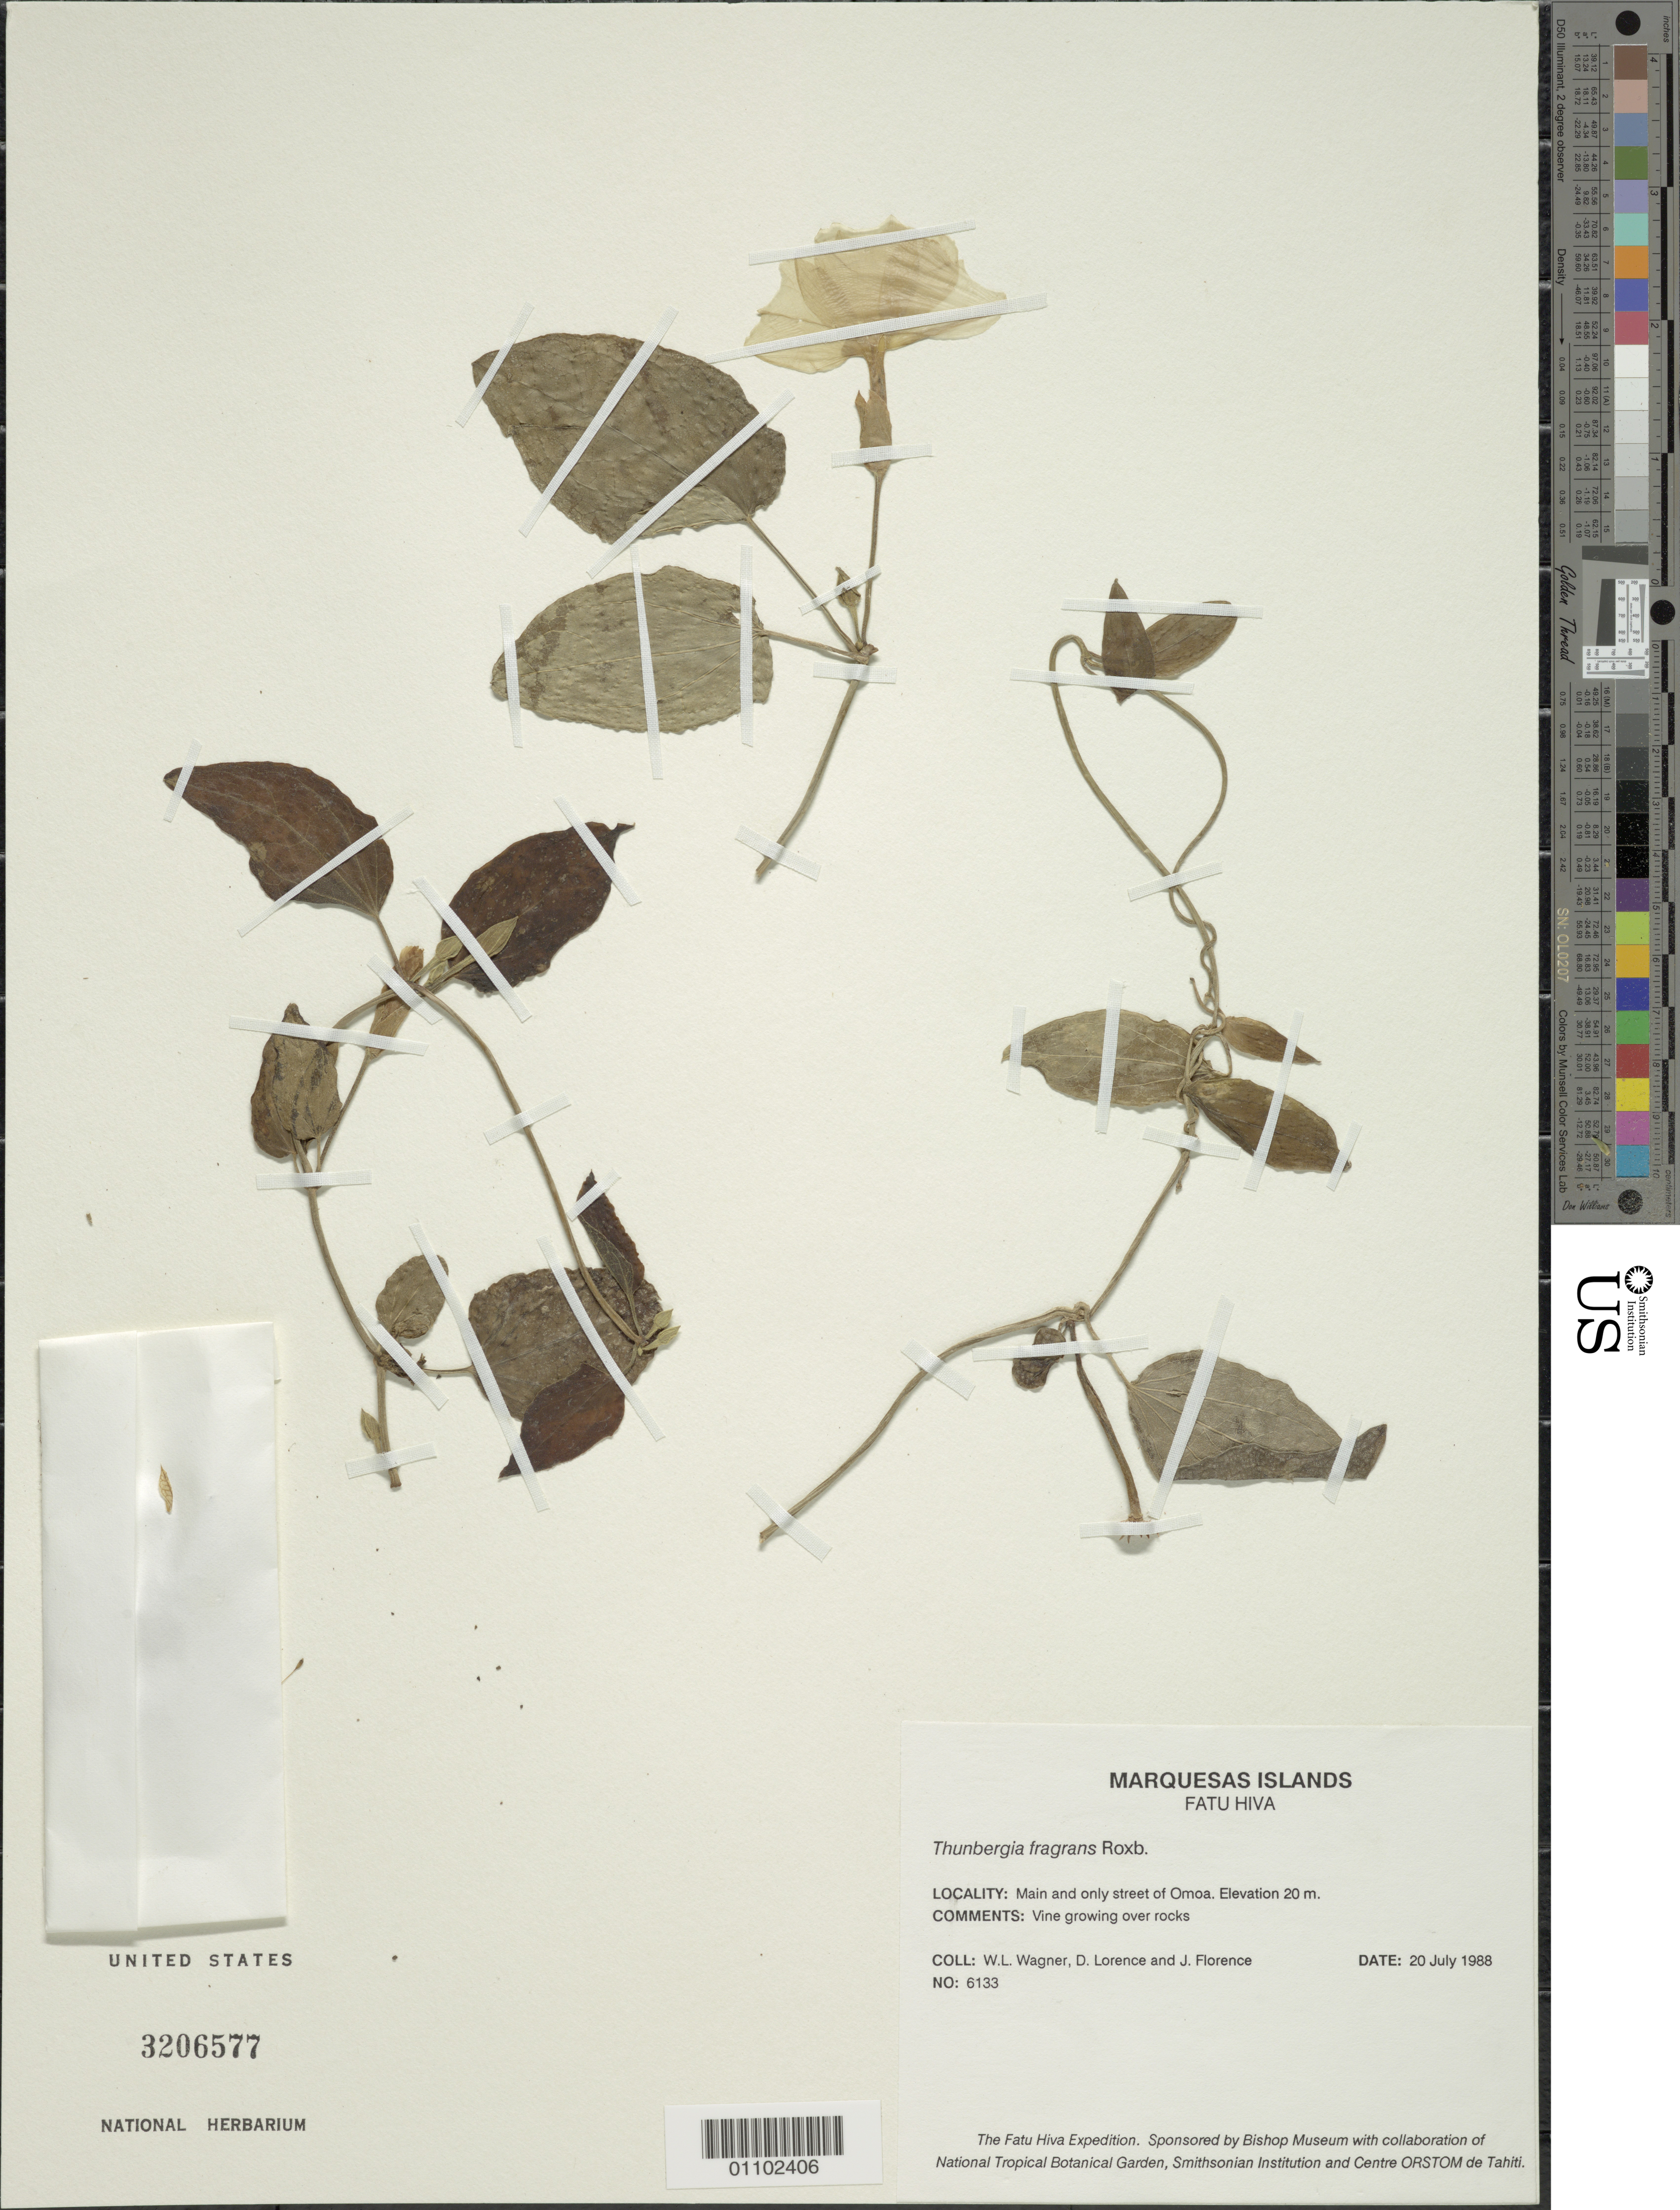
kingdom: Plantae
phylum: Tracheophyta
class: Magnoliopsida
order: Lamiales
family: Acanthaceae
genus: Thunbergia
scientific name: Thunbergia fragrans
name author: Roxb.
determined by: Florence, J.; Wagner, W. L.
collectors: W. L. Wagner, D. Lorence & J. Florence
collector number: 6133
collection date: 1988-07-20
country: French Polynesia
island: Fatu Hiva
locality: main and only street of 'Omo'a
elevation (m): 20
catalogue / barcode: US 3206577